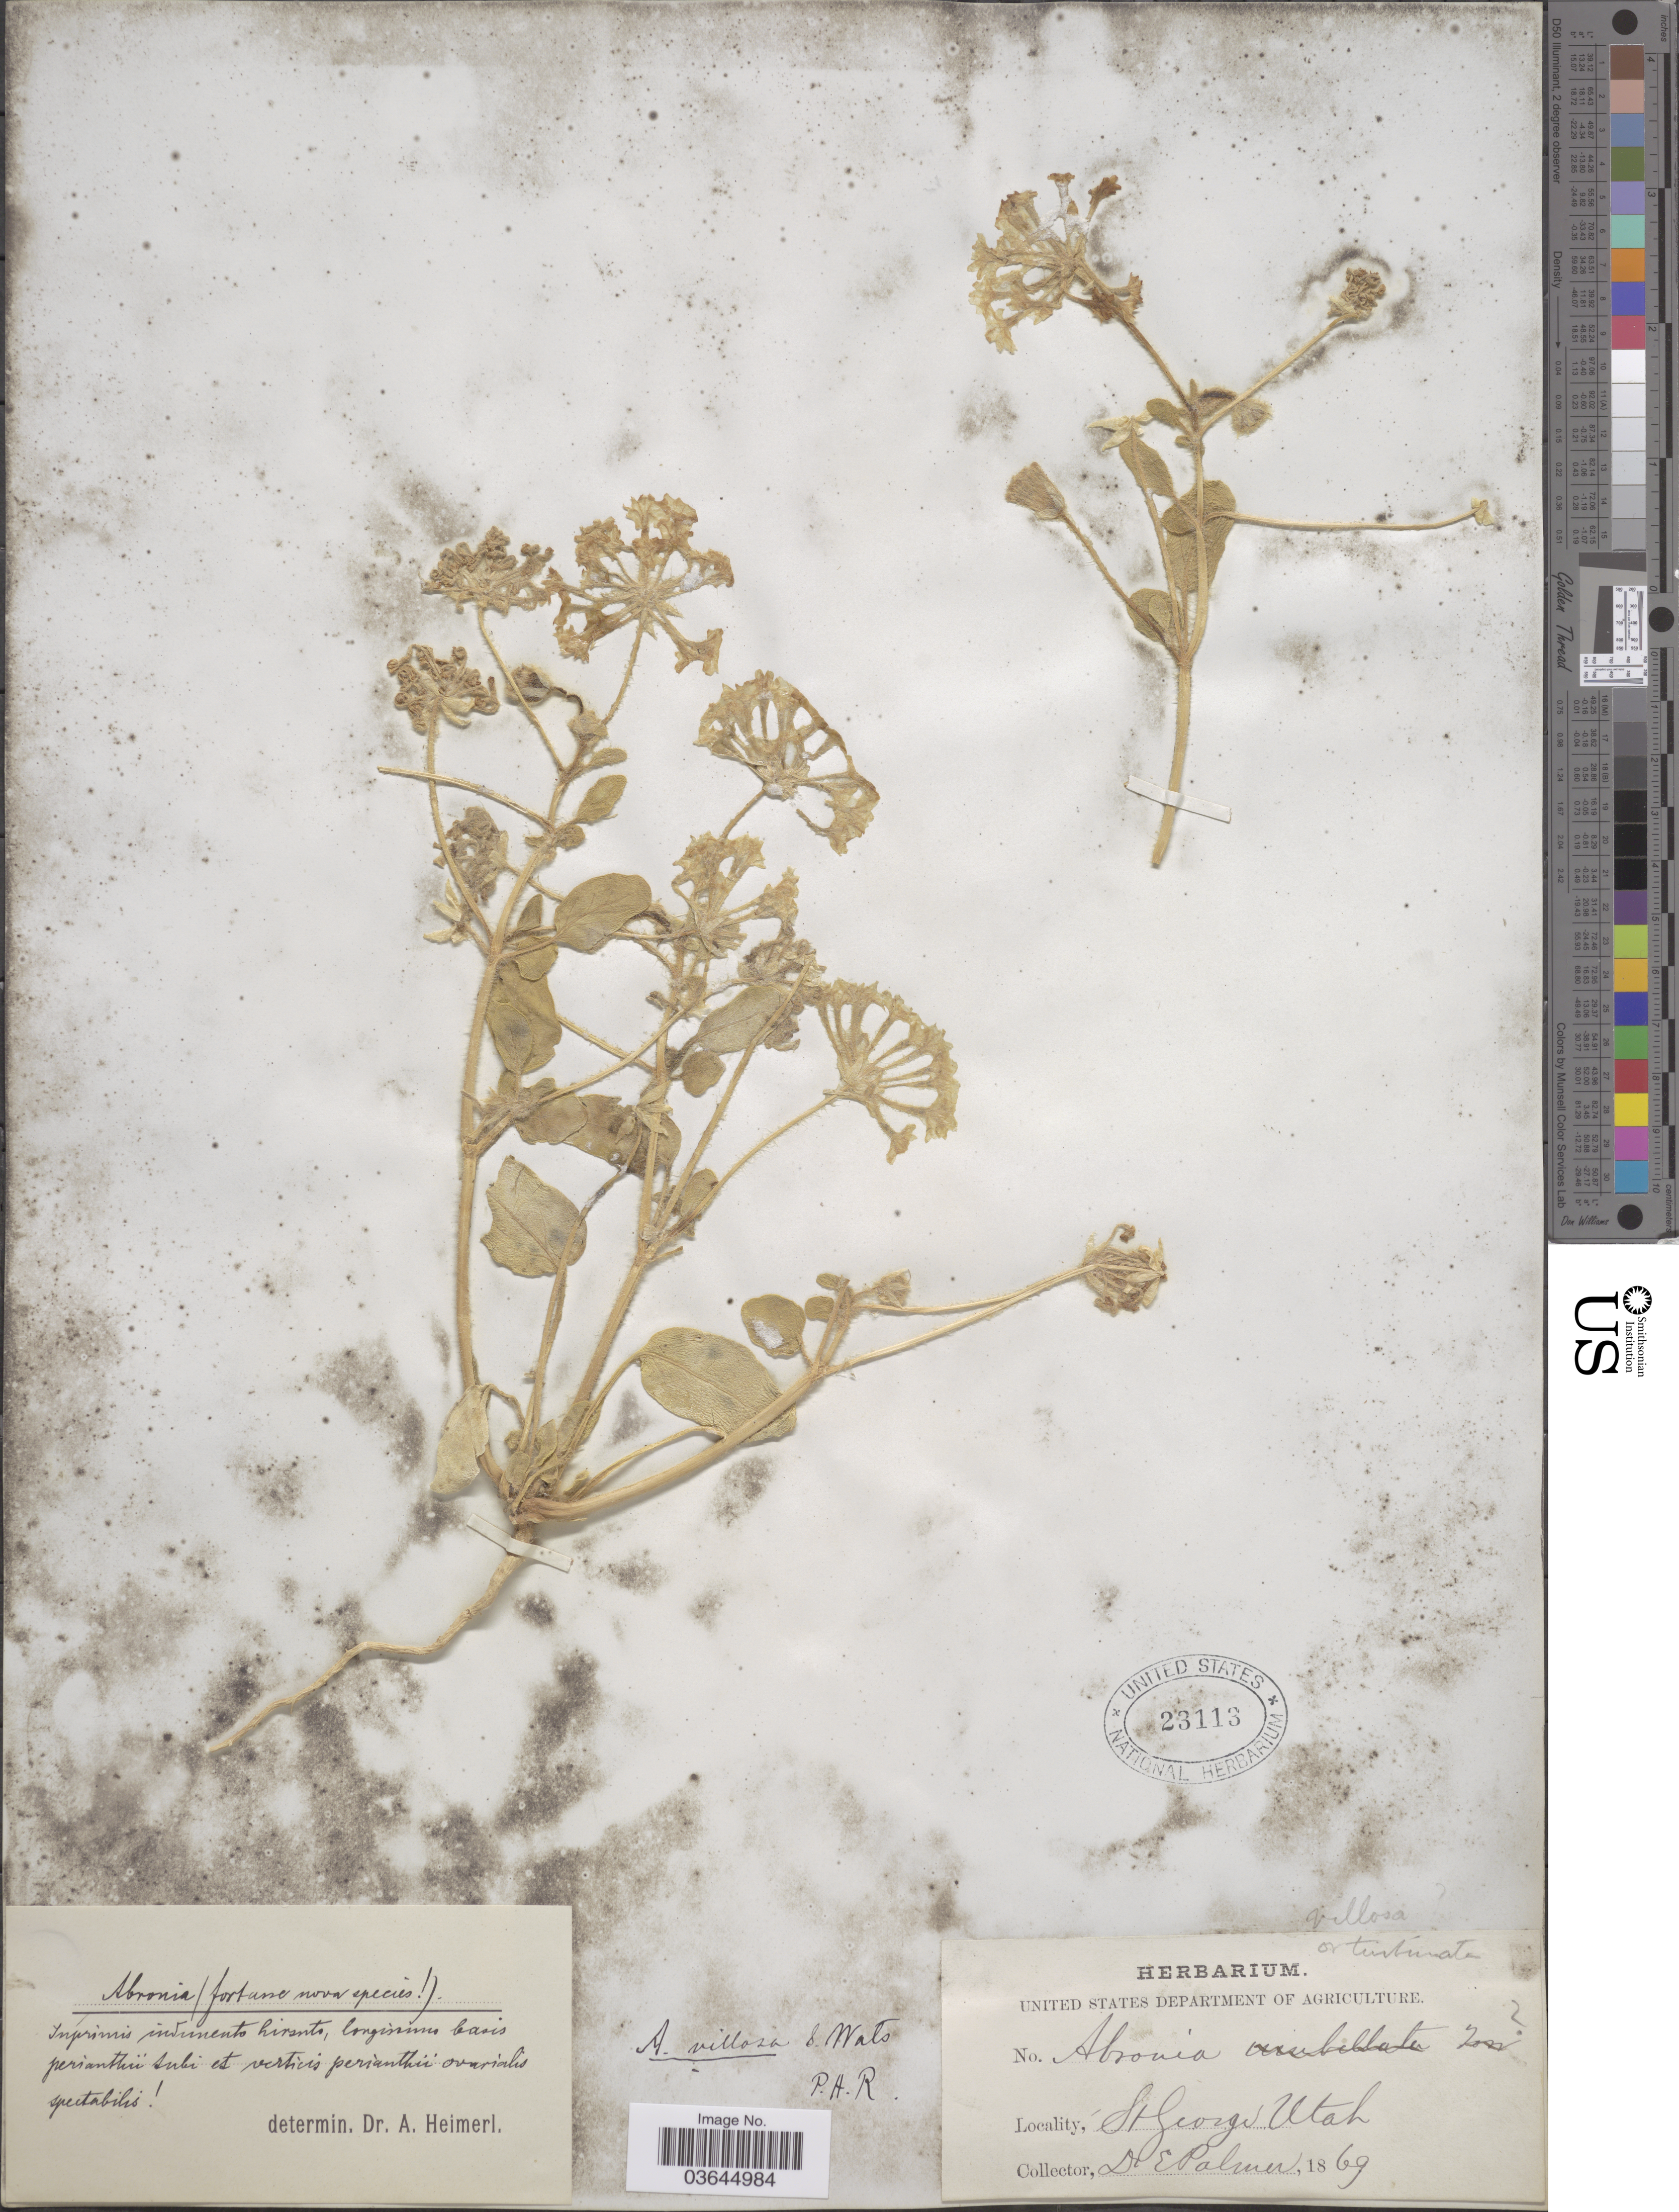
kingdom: Plantae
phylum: Tracheophyta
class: Magnoliopsida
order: Caryophyllales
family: Nyctaginaceae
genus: Abronia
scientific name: Abronia villosa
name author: S. Watson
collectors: E. Palmer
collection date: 1869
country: United States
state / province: Utah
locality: St. George.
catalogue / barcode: US 23113